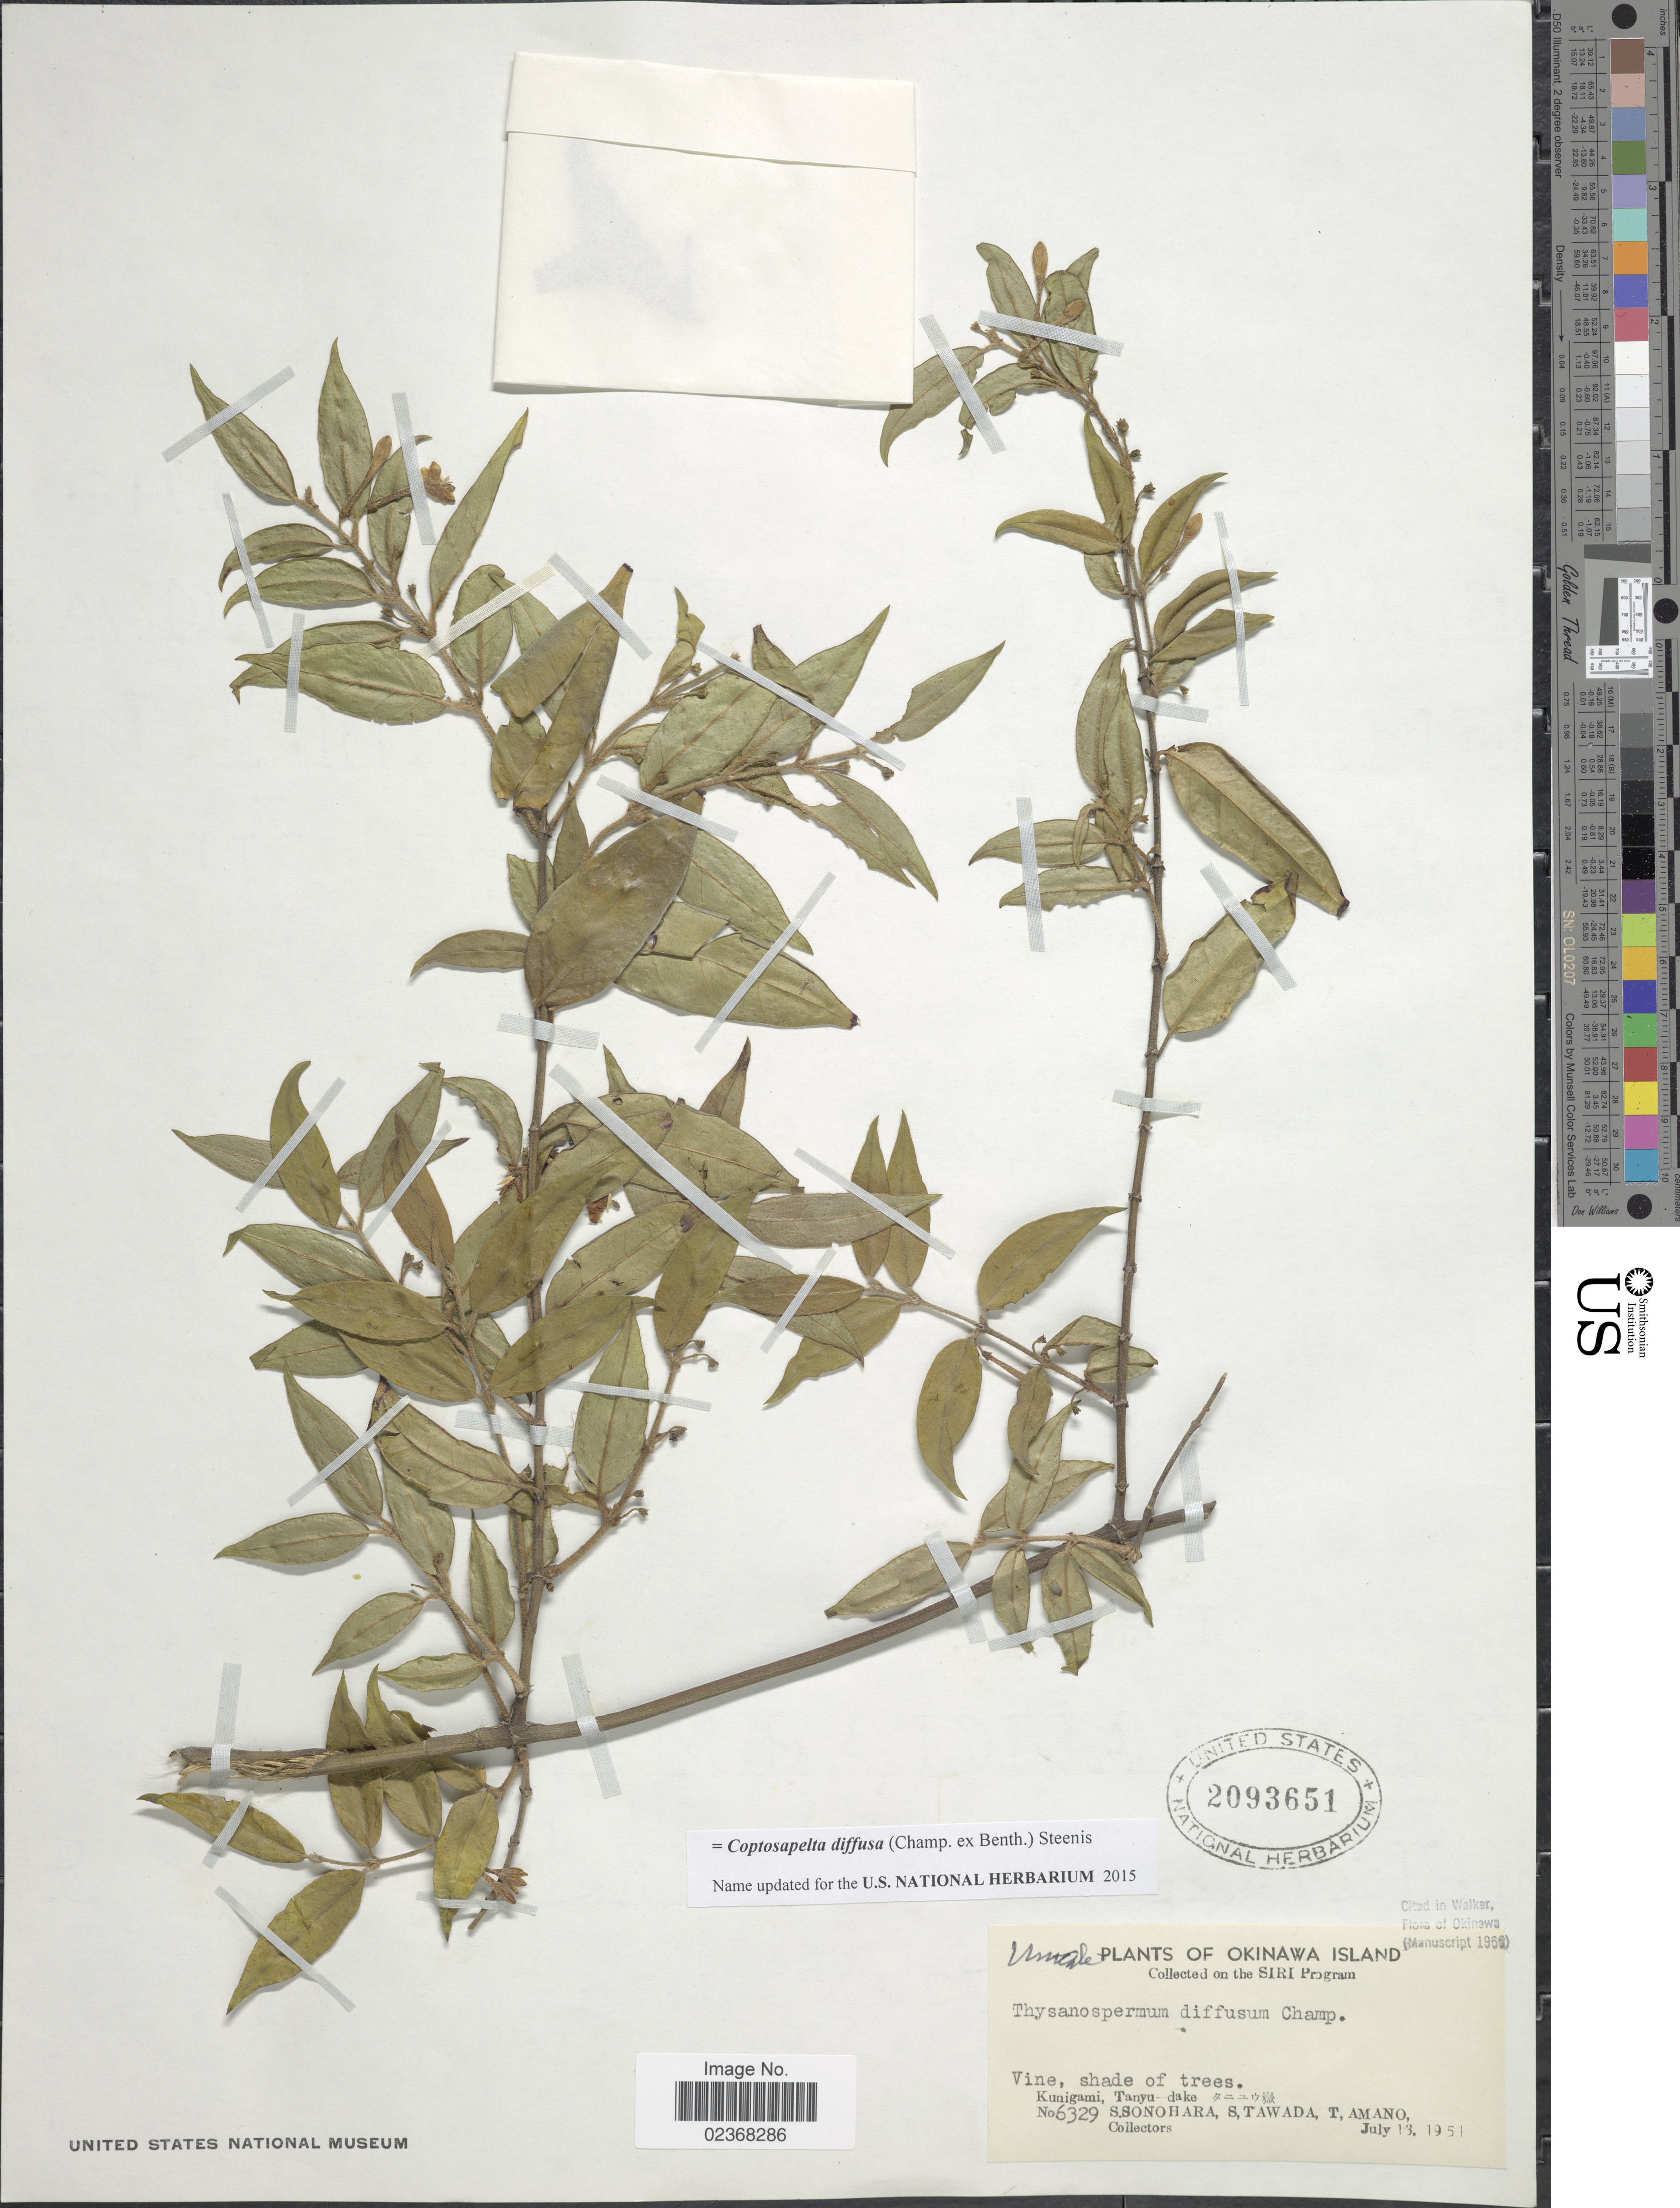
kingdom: Plantae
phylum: Tracheophyta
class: Magnoliopsida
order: Gentianales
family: Rubiaceae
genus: Coptosapelta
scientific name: Coptosapelta diffusa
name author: (Champ. ex Benth.) Steenis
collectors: S. Sonohara, S. Tawada & T. Amano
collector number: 6329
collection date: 1951-07-13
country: Japan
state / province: Okinawa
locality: Okinawa Islands, Kunigami, Tanyu-dake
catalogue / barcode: US 2093651